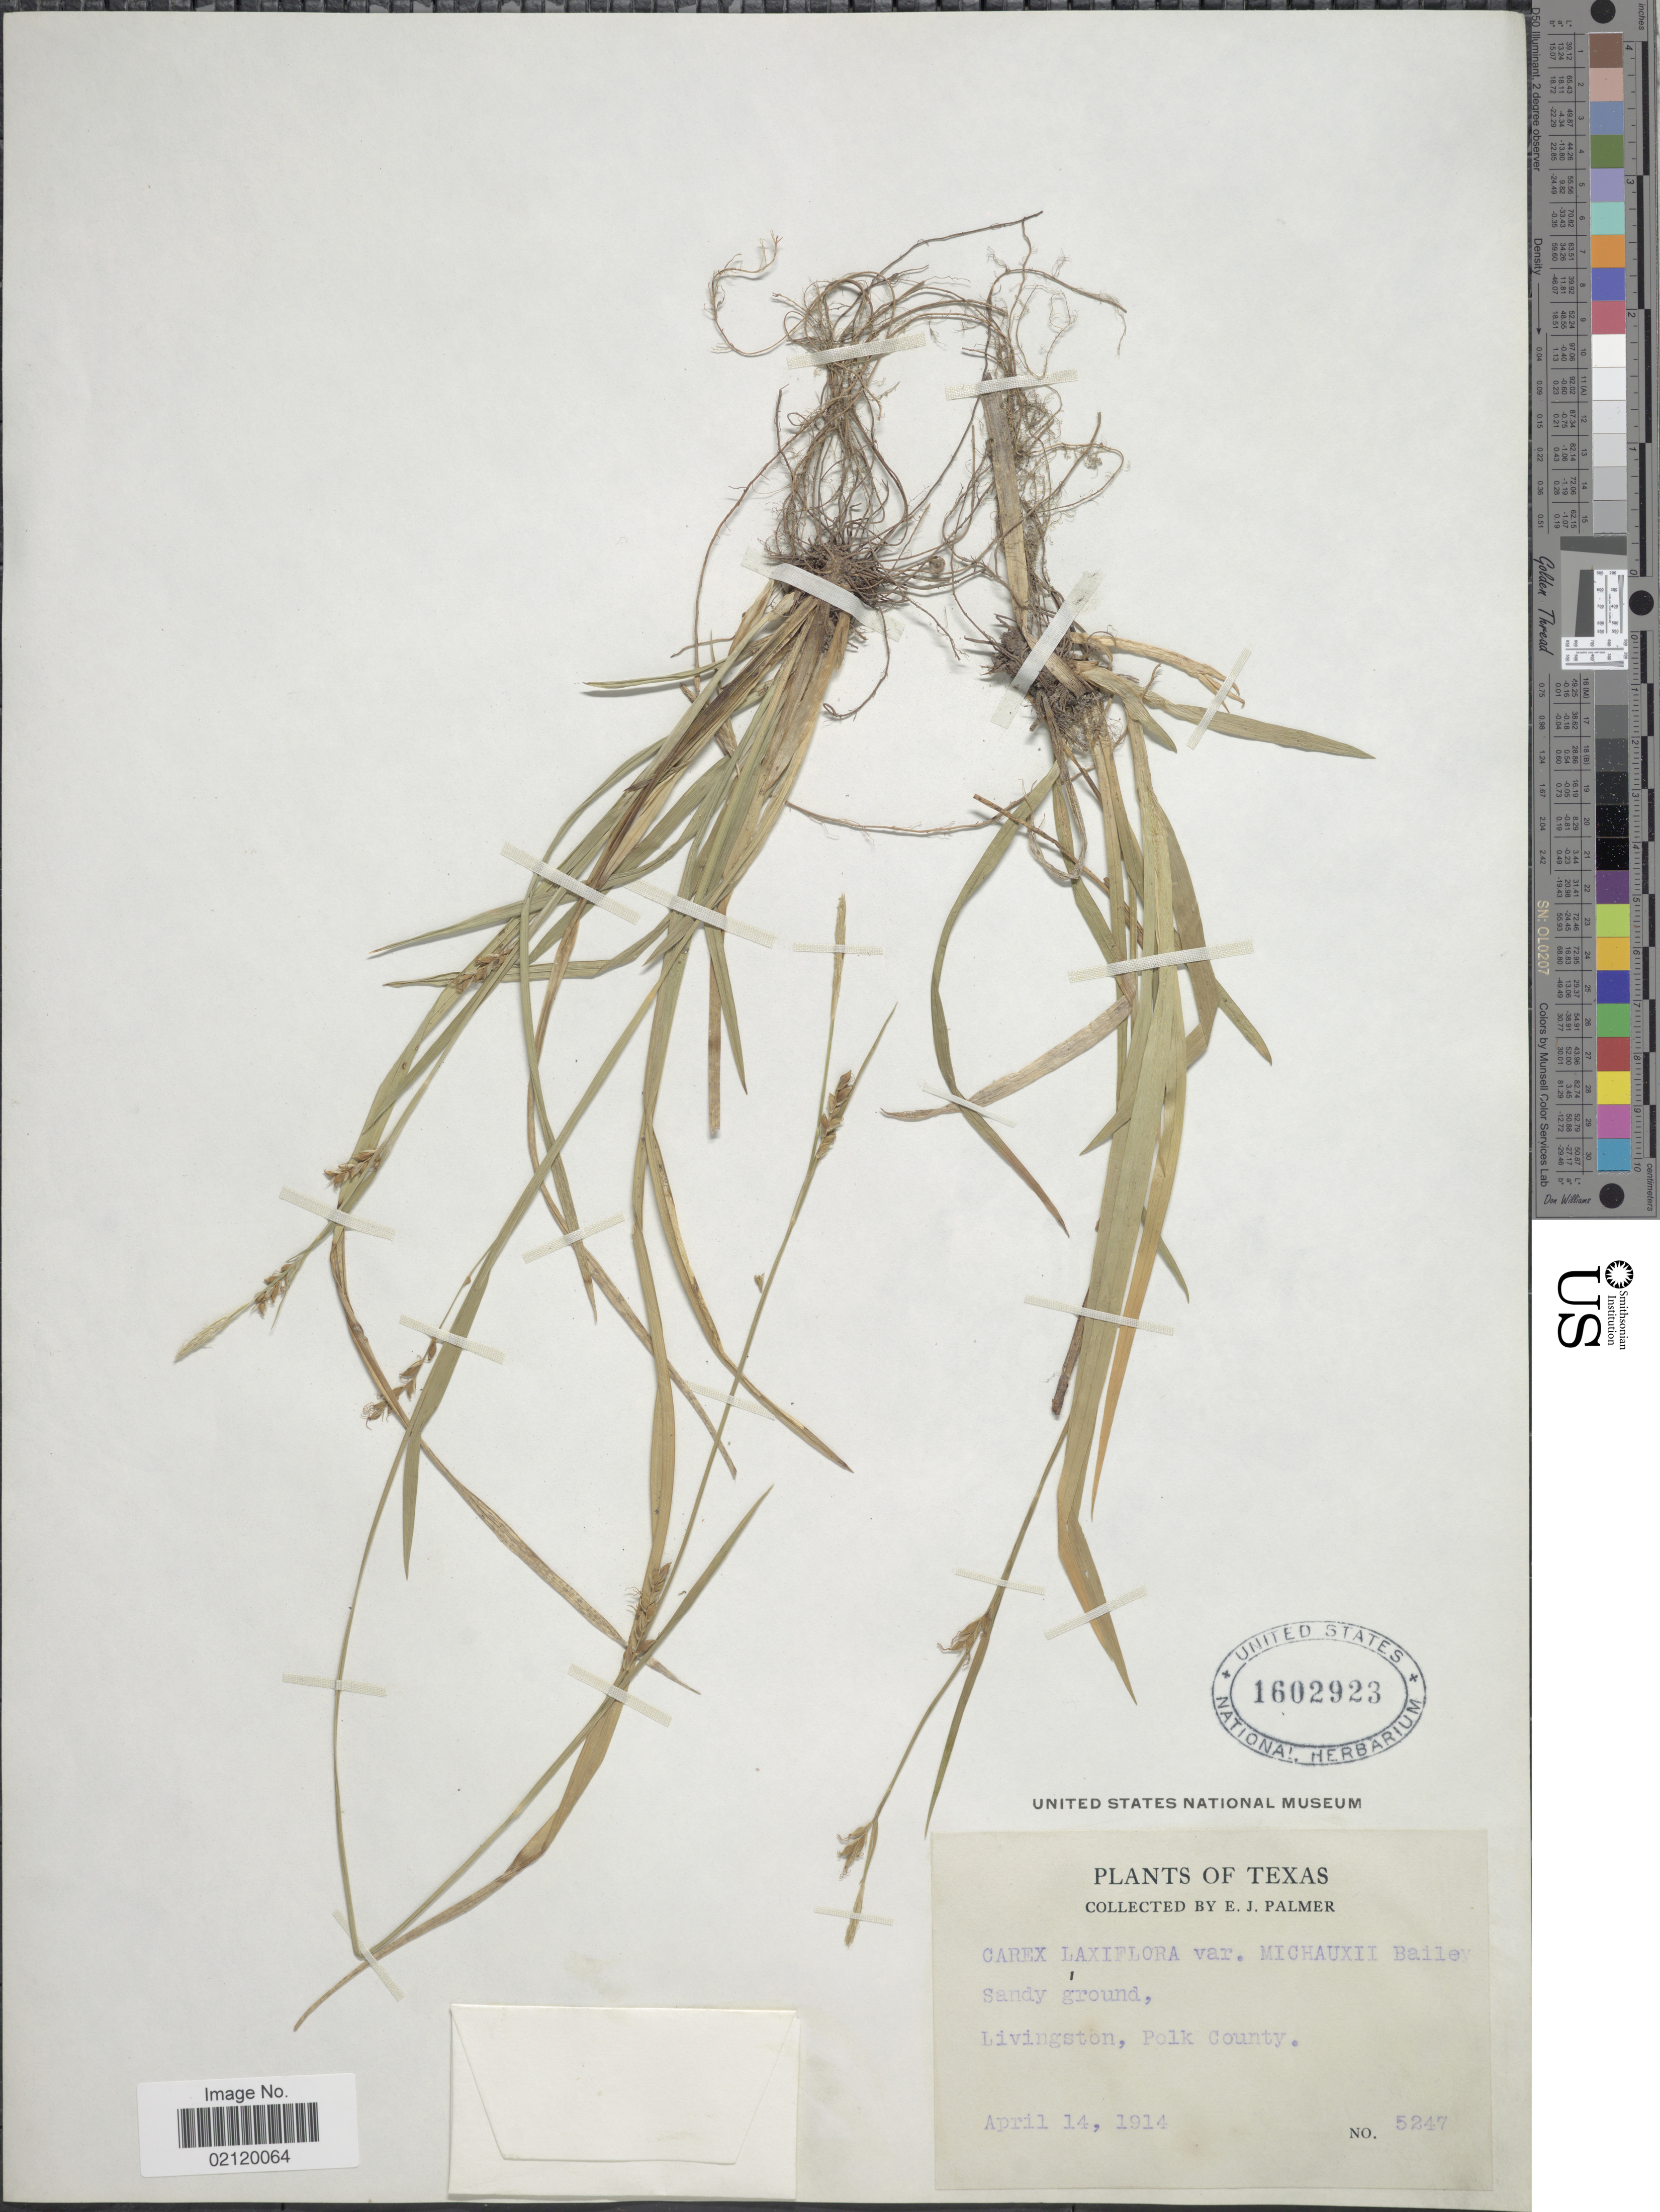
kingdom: Plantae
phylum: Tracheophyta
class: Liliopsida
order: Poales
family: Cyperaceae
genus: Carex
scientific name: Carex laxiflora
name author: Lam.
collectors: E. J. Palmer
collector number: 5247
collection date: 1914-04-14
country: United States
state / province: Texas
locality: Sandy ground, Livingston, Pol County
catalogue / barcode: US 1602923